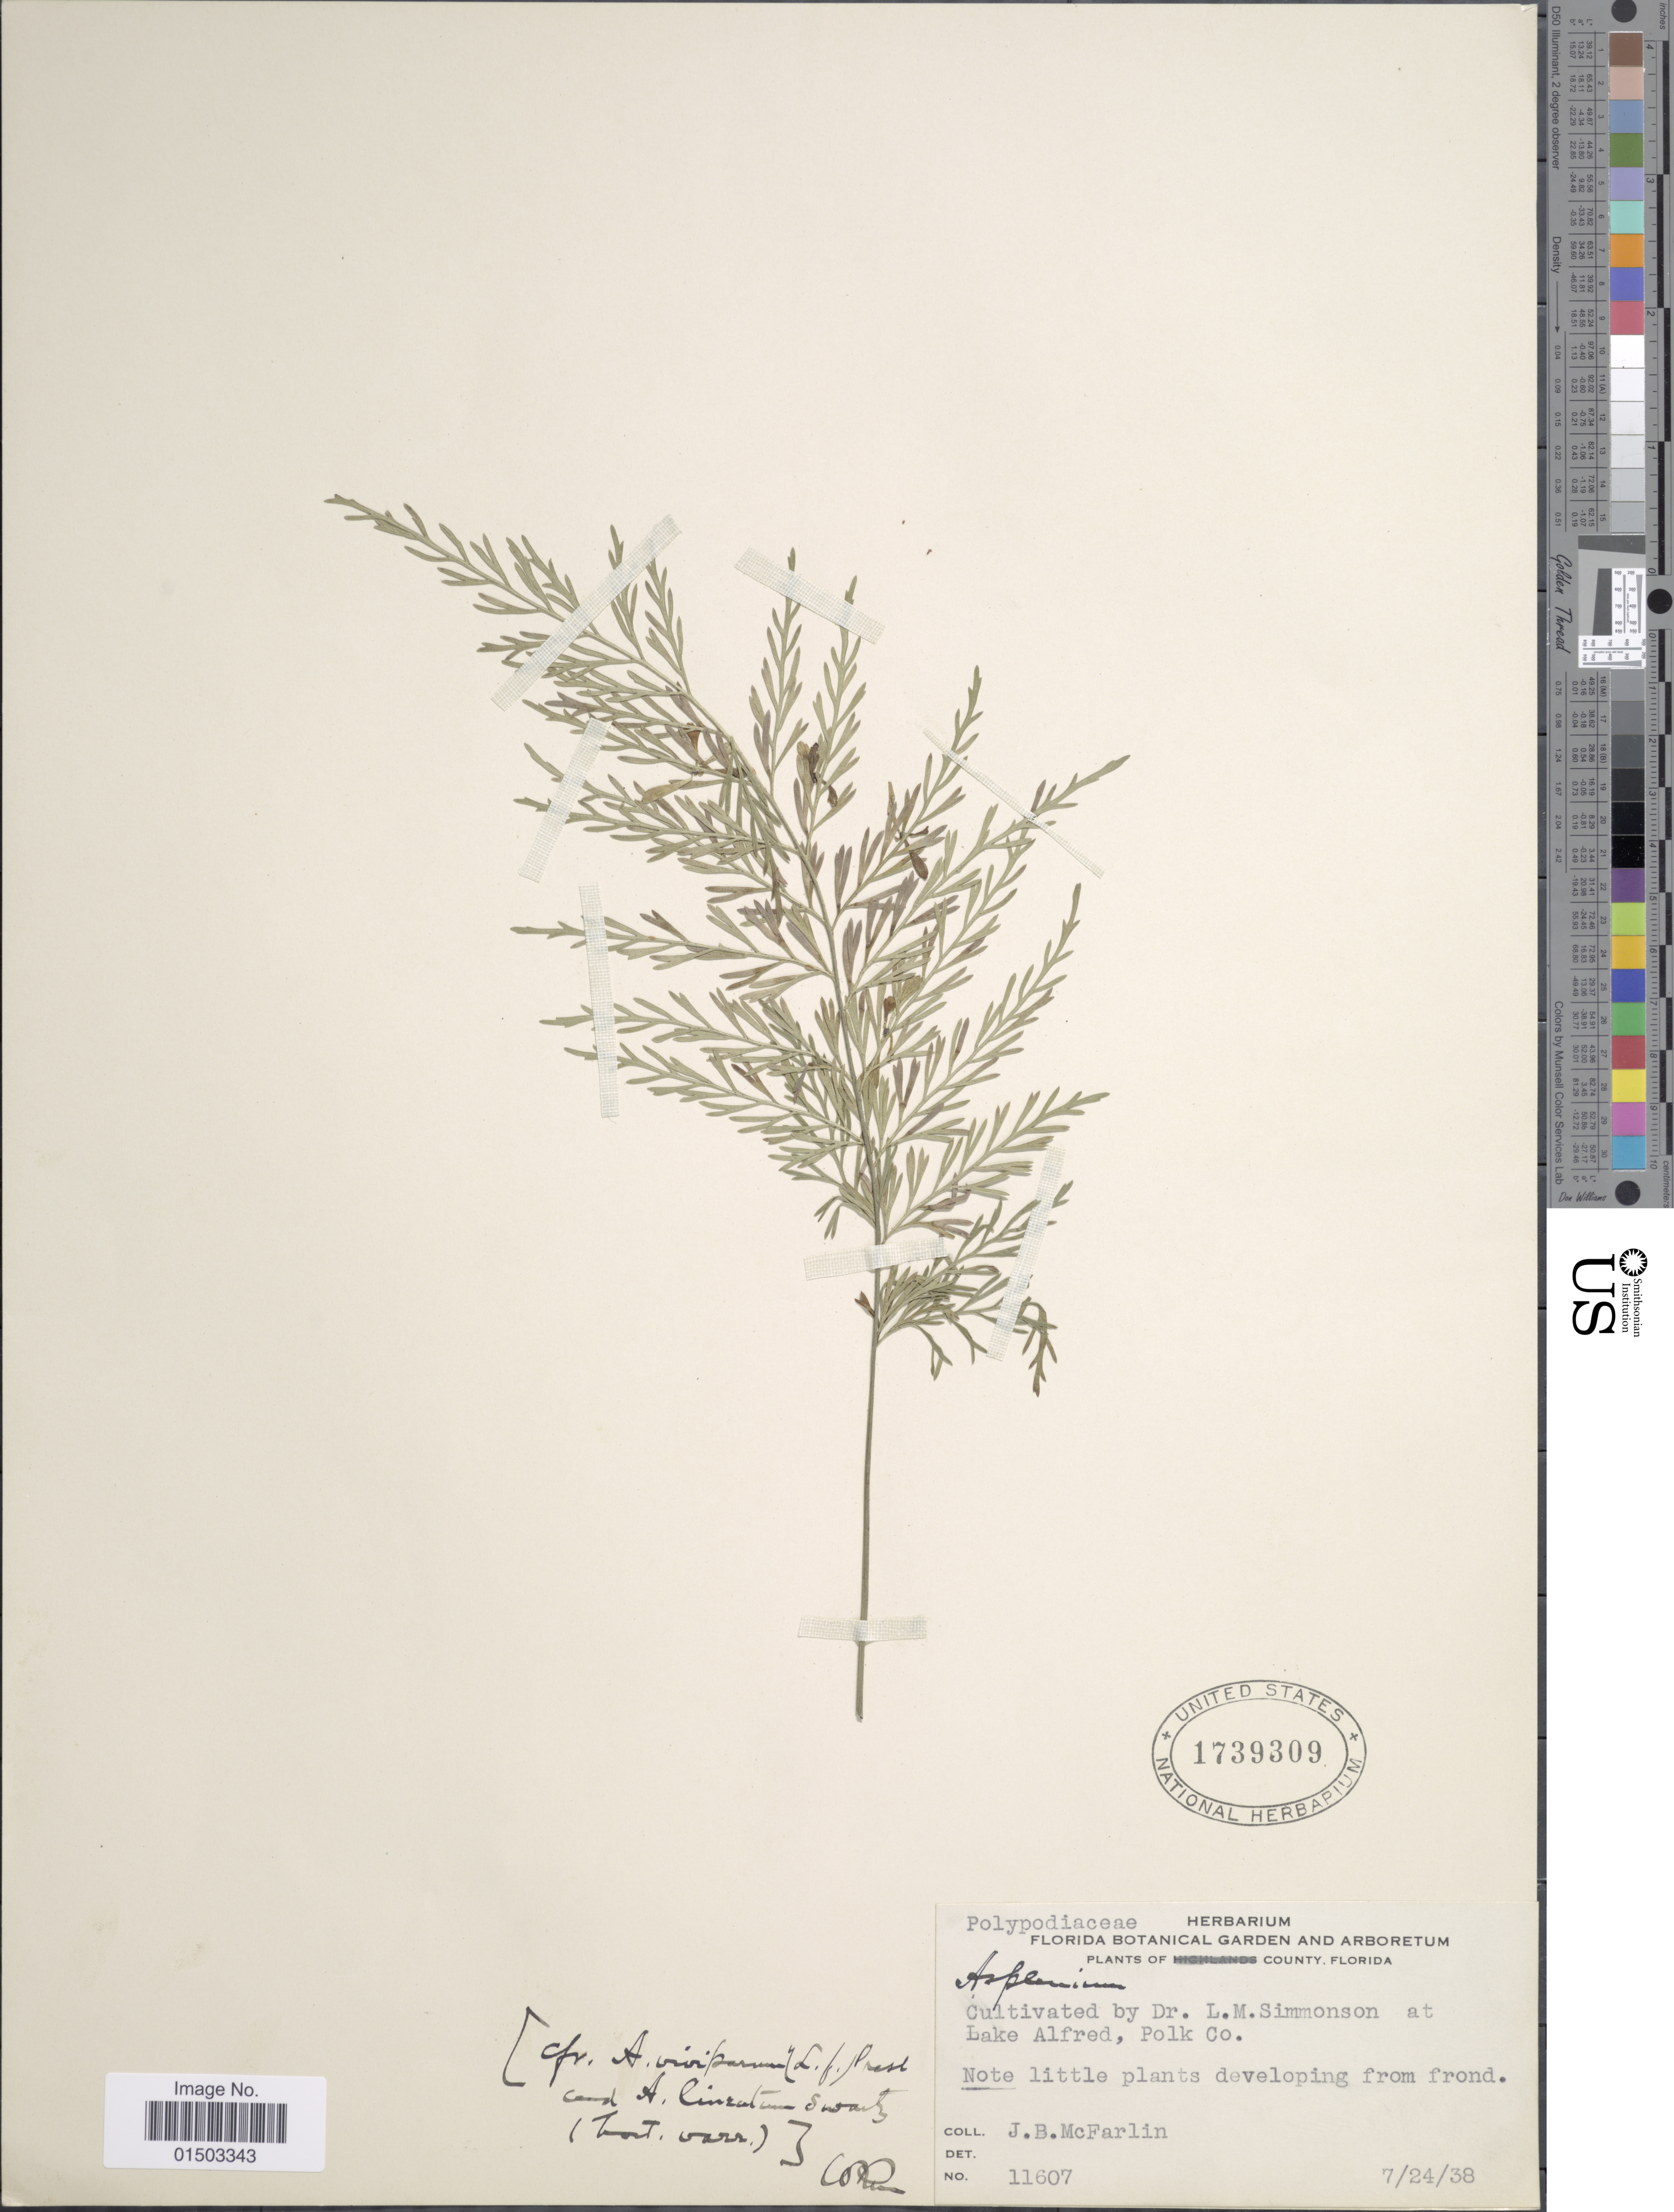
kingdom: Plantae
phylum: Tracheophyta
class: Polypodiopsida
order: Polypodiales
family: Aspleniaceae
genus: Asplenium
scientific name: Asplenium daucifolium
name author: Lam.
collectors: J. McFarlin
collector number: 11607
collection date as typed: Transcribed d/m/y: 24/7/38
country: United States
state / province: Florida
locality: Cultivated by Dr. L.M. Simmonson at Lake Alfred, Polk Co.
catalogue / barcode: US 1739309